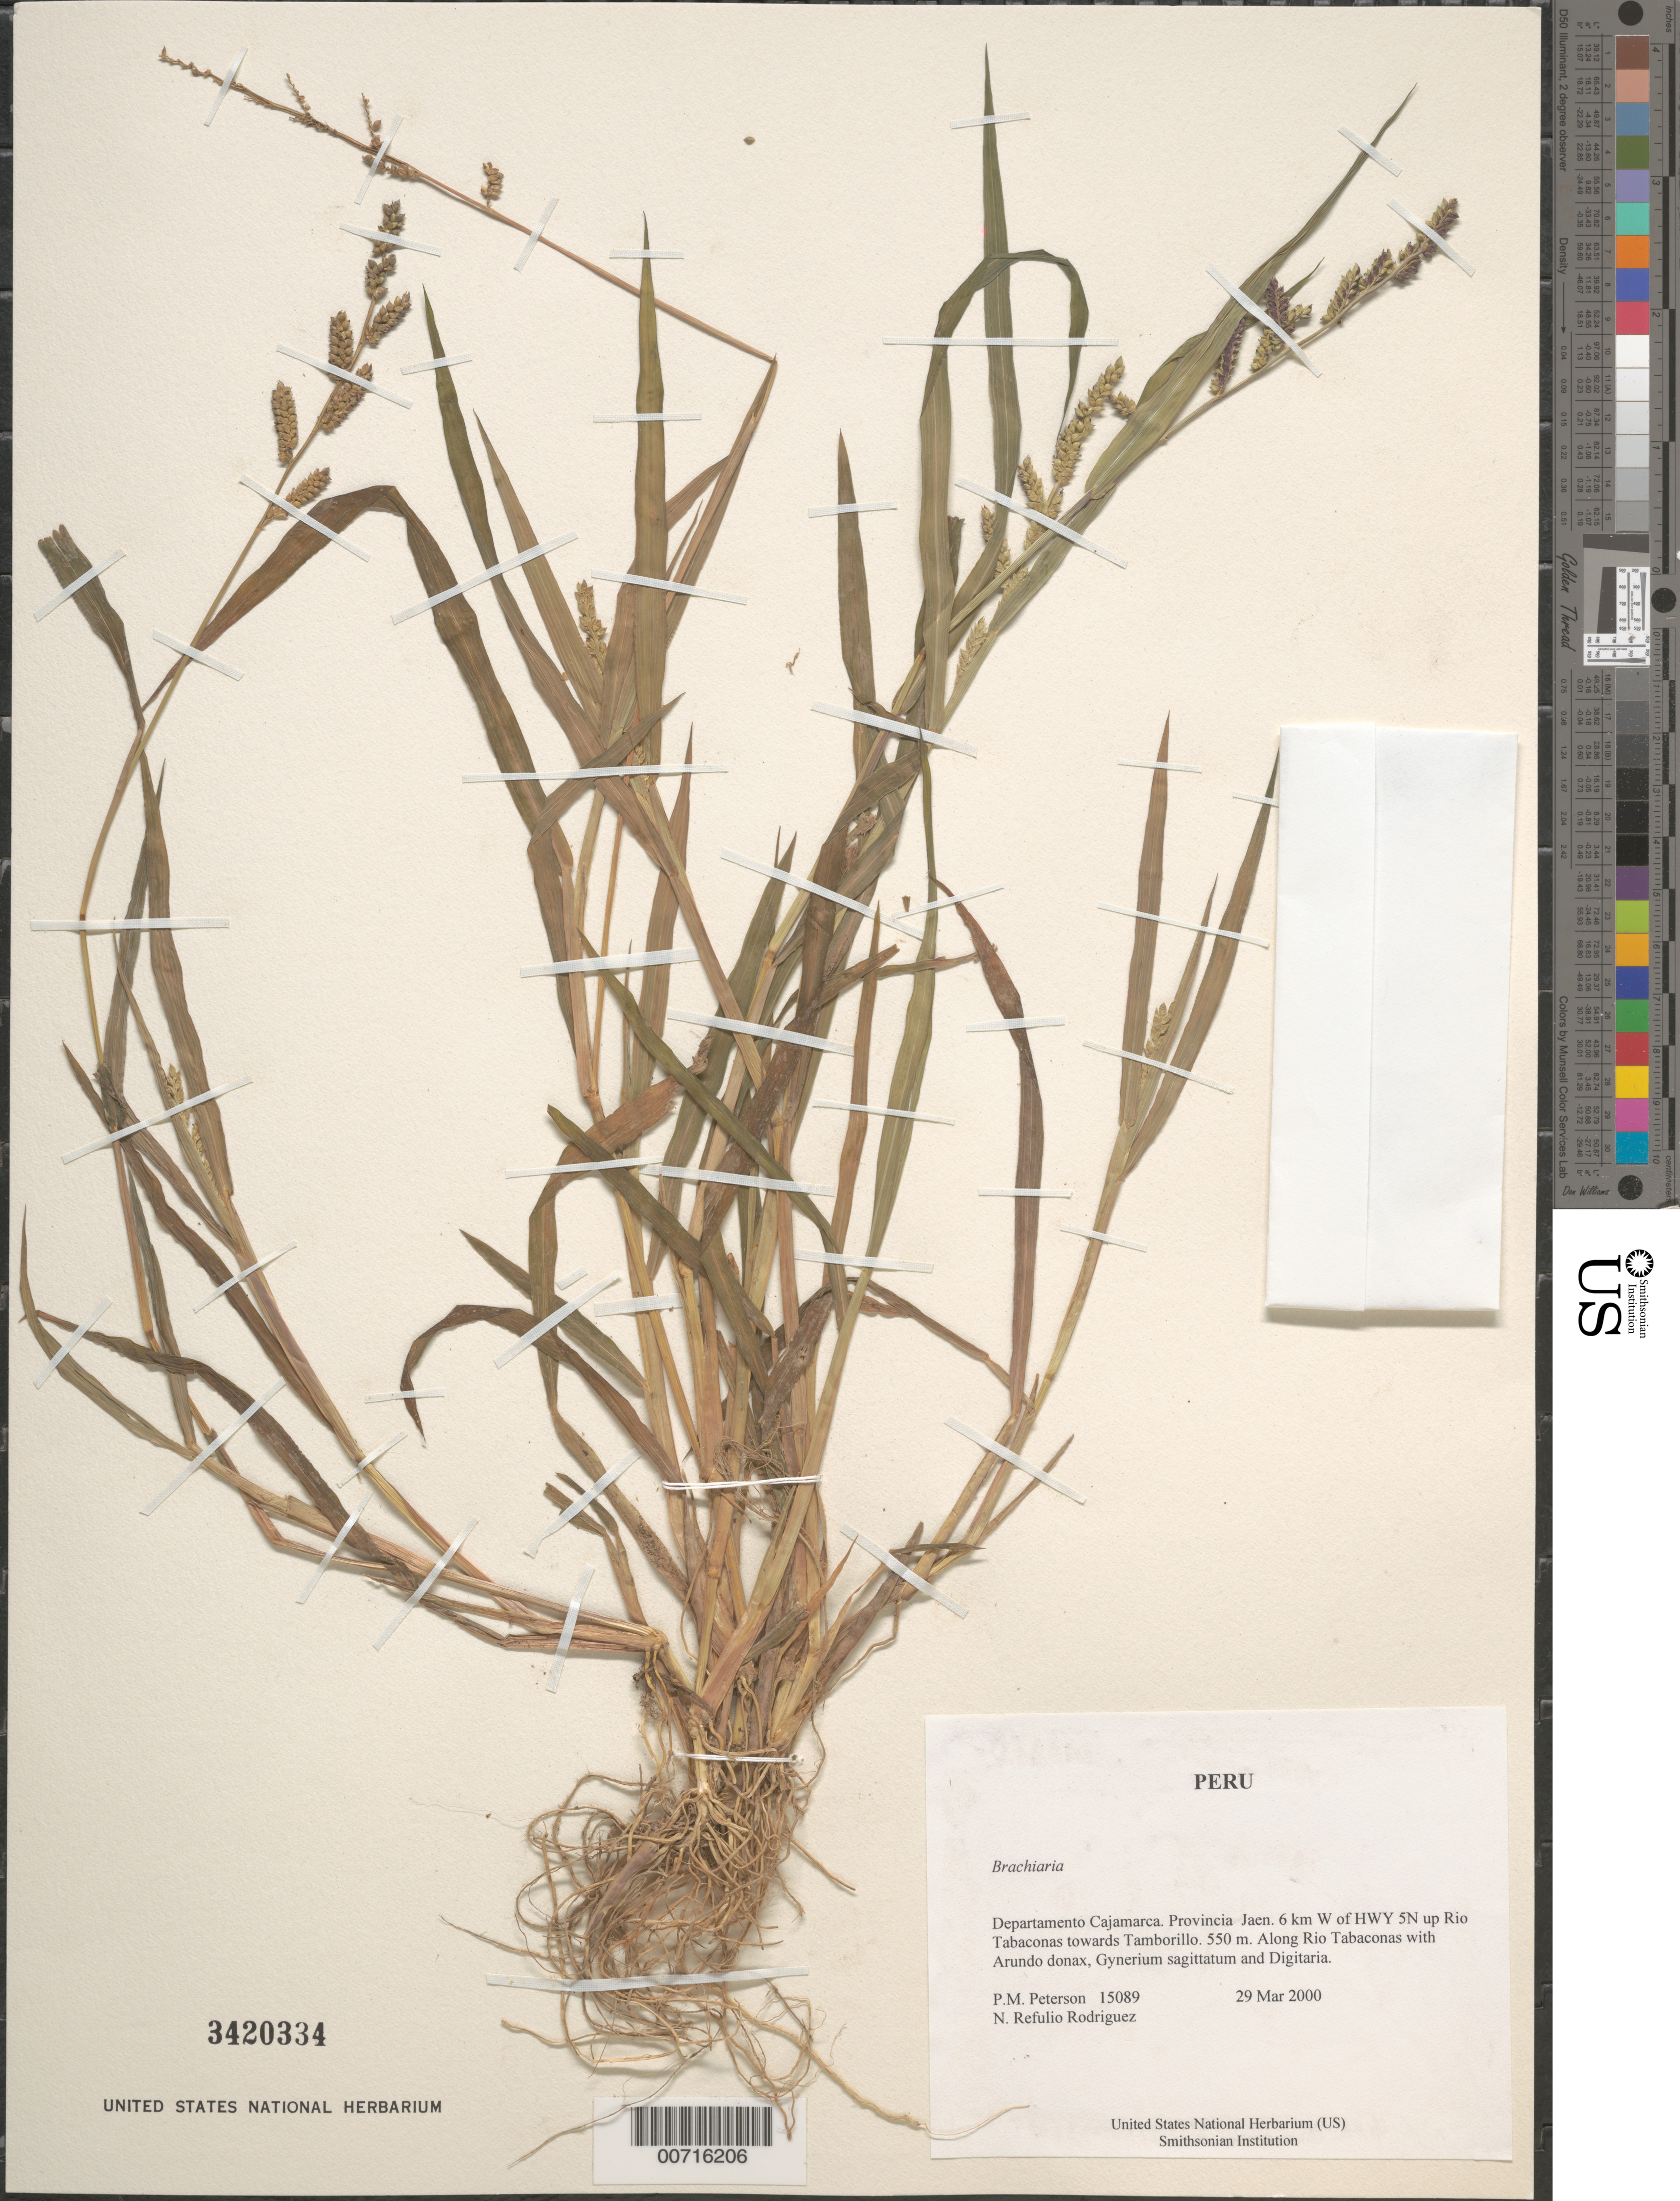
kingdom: Plantae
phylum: Tracheophyta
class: Liliopsida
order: Poales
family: Poaceae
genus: Brachiaria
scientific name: Brachiaria sp.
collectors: P. M. Peterson & N. Refulio-Rodríguez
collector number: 15089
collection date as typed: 29 Mar 2000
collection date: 2000-03-29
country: Peru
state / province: Cajamarca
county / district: Jaén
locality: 6 km W of HWY 5N up Rio Tabaconas towards Tamborillo.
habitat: Along Rio Tabaconas with Arundo donax, Gynerium sagittatum and Digitaria.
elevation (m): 550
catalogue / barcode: US 3420334